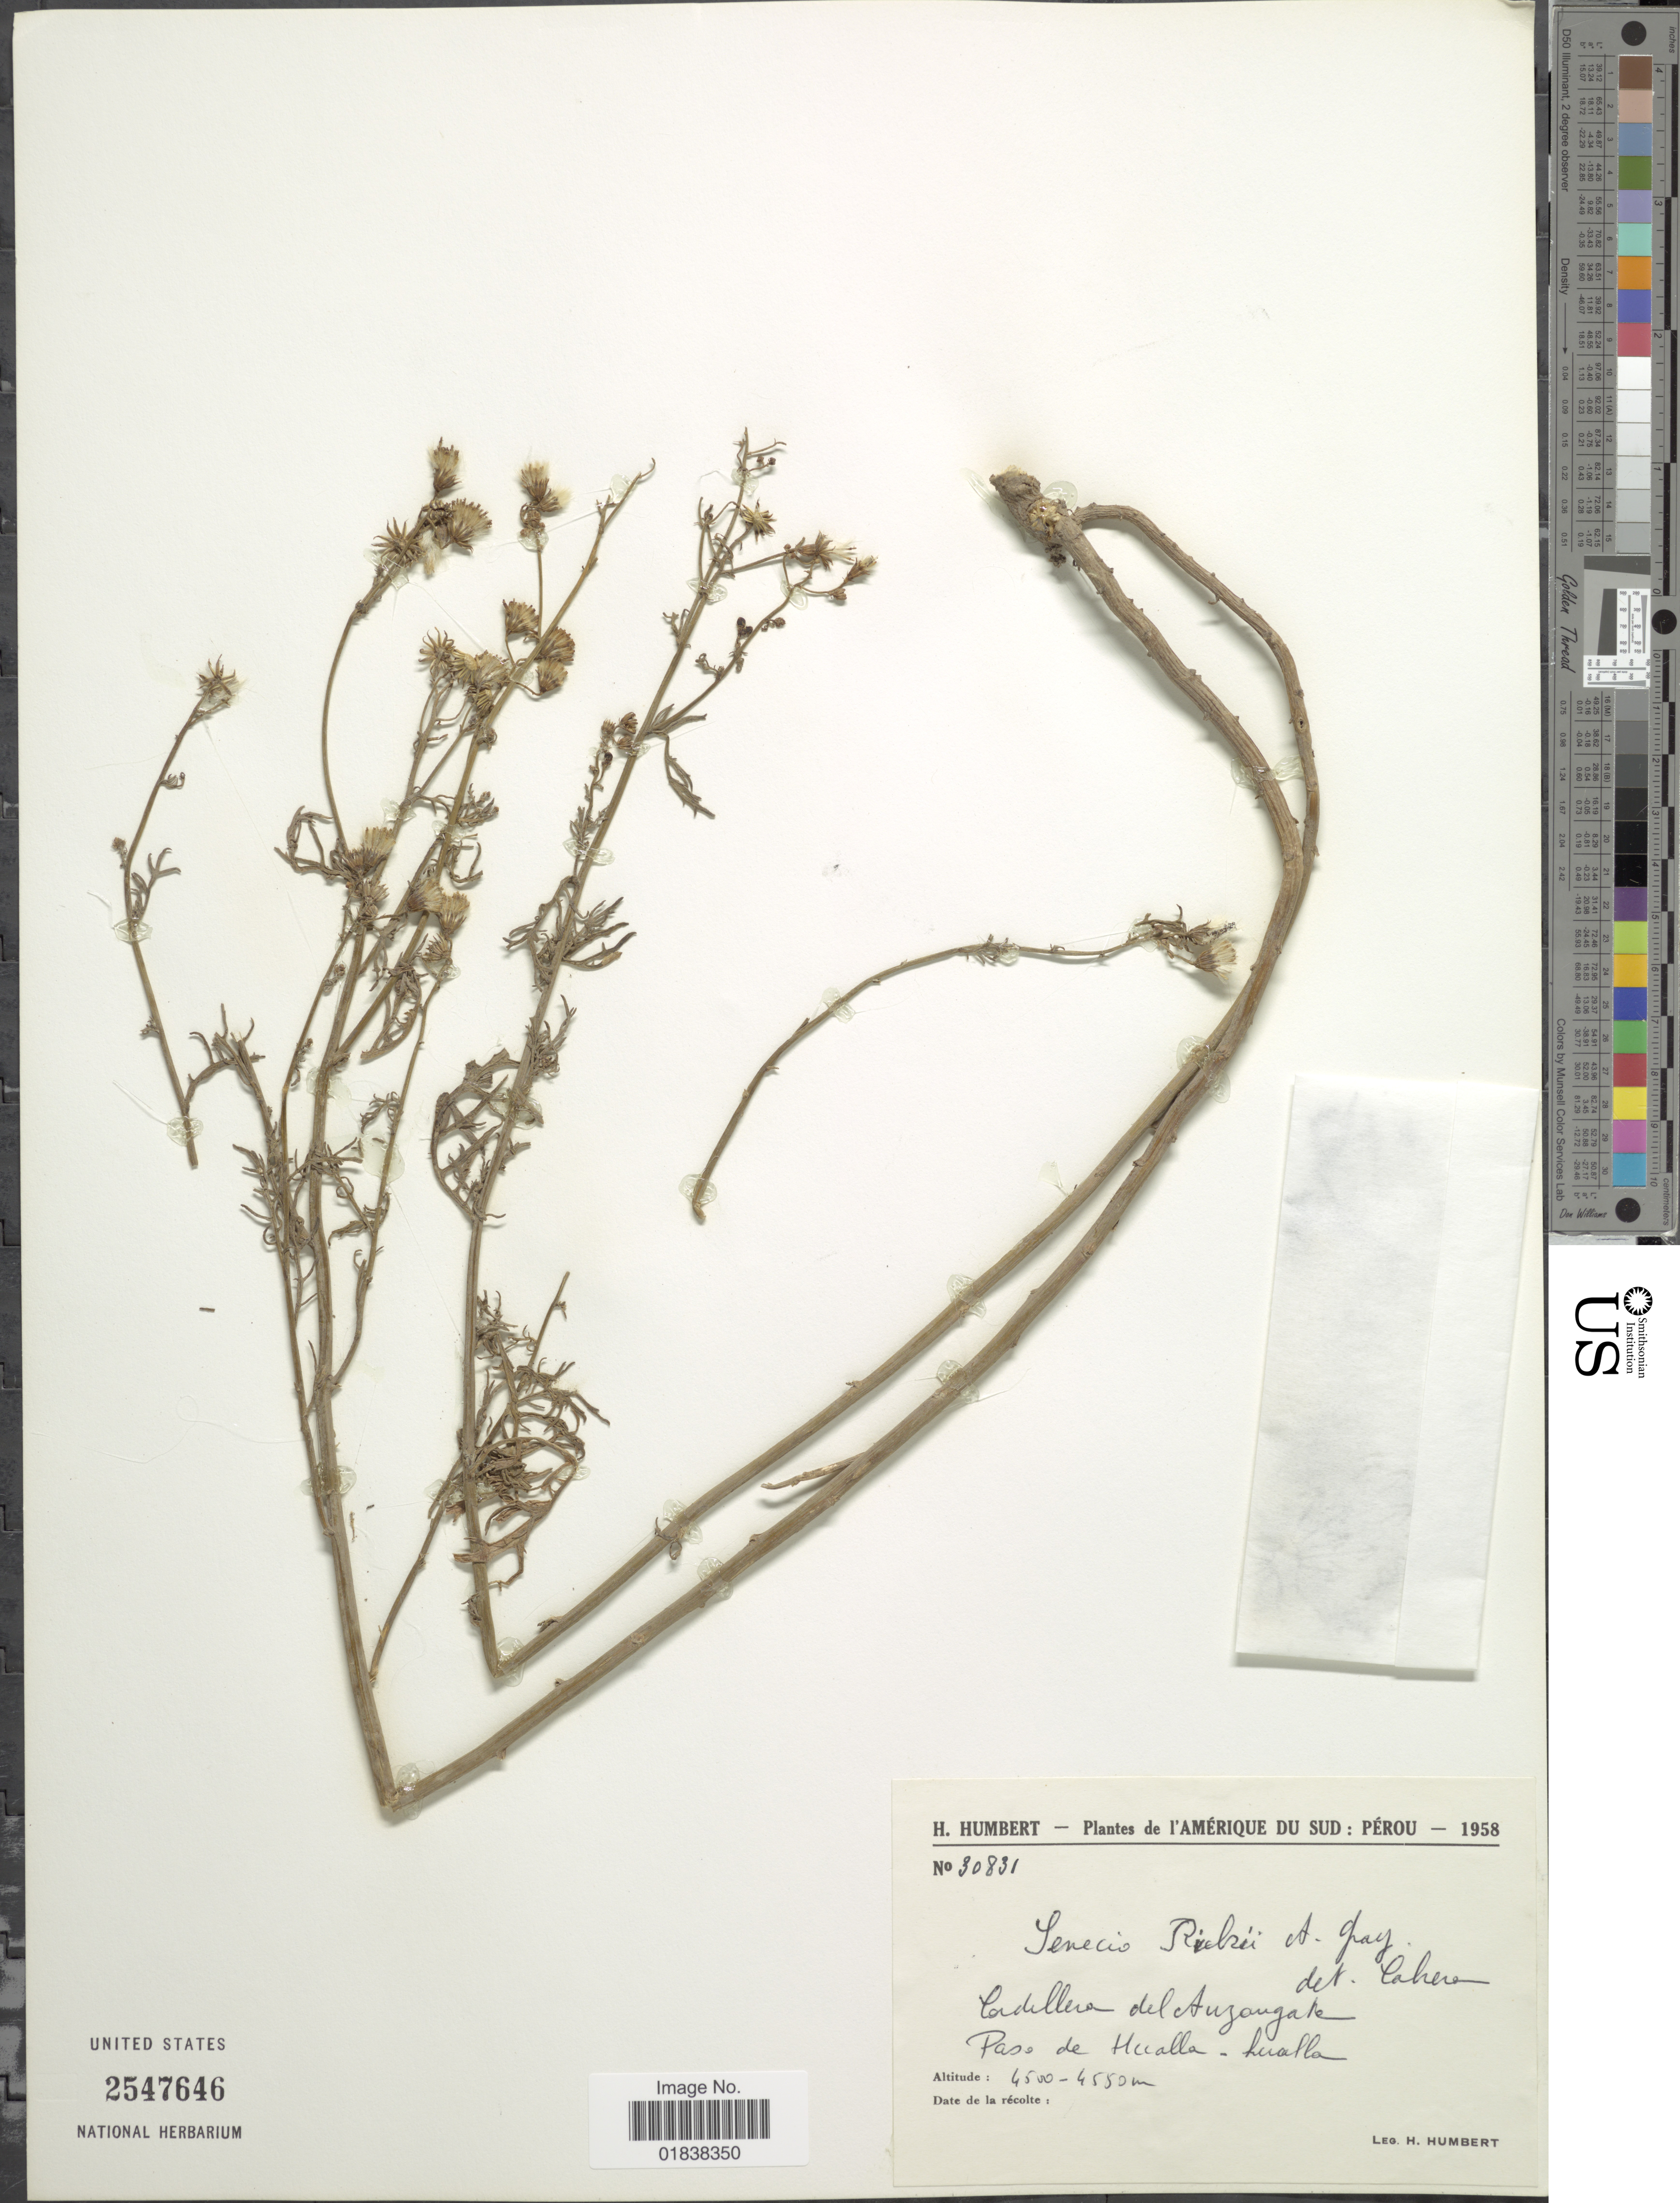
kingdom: Plantae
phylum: Tracheophyta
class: Magnoliopsida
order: Asterales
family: Asteraceae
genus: Senecio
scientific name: Senecio richii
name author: A. Gray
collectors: H. Humbert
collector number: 30831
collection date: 1958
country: Peru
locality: Cordillera del Auzangate, Paso del Hualla-hualla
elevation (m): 4500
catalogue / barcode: US 2547646